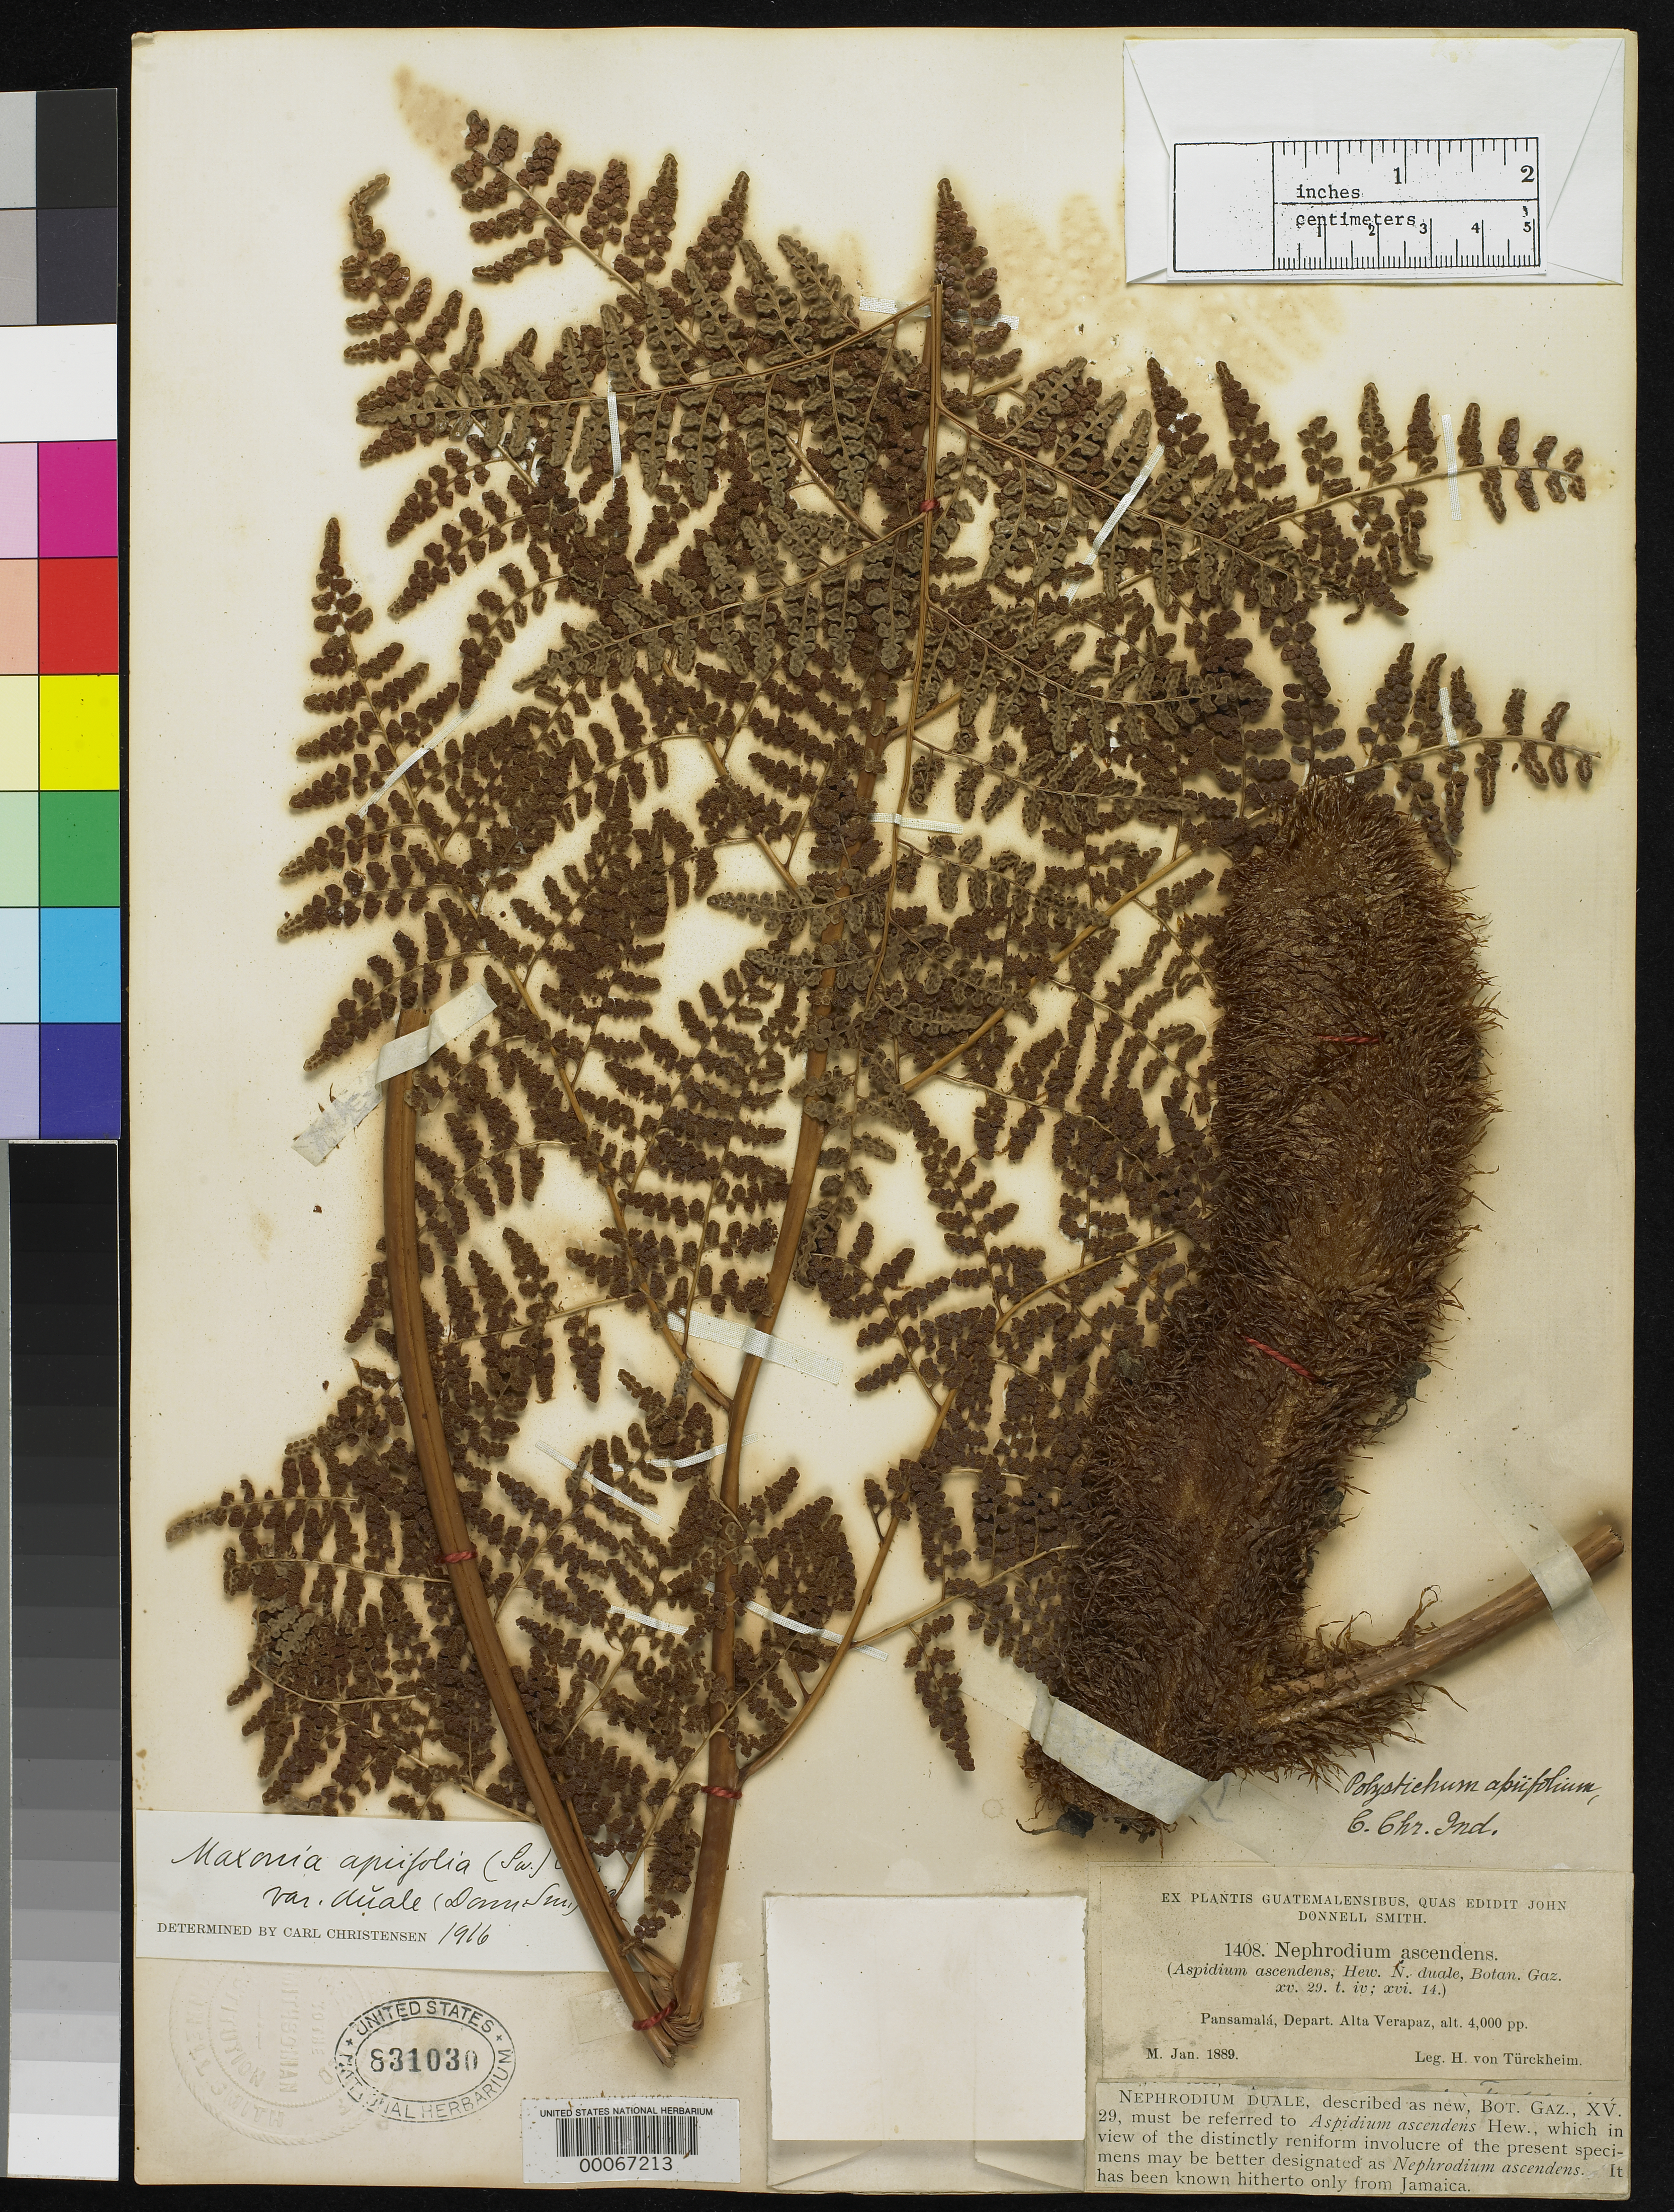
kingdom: Plantae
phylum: Tracheophyta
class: Polypodiopsida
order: Polypodiales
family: Dryopteridaceae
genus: Nephrodium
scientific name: Nephrodium duale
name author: Donn. Sm.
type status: Holotype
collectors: H. von Türckheim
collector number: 1408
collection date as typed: Jan 1889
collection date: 1889-01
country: Guatemala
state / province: Alta Verapaz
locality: Pansamalá.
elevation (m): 1219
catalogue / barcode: US 831030